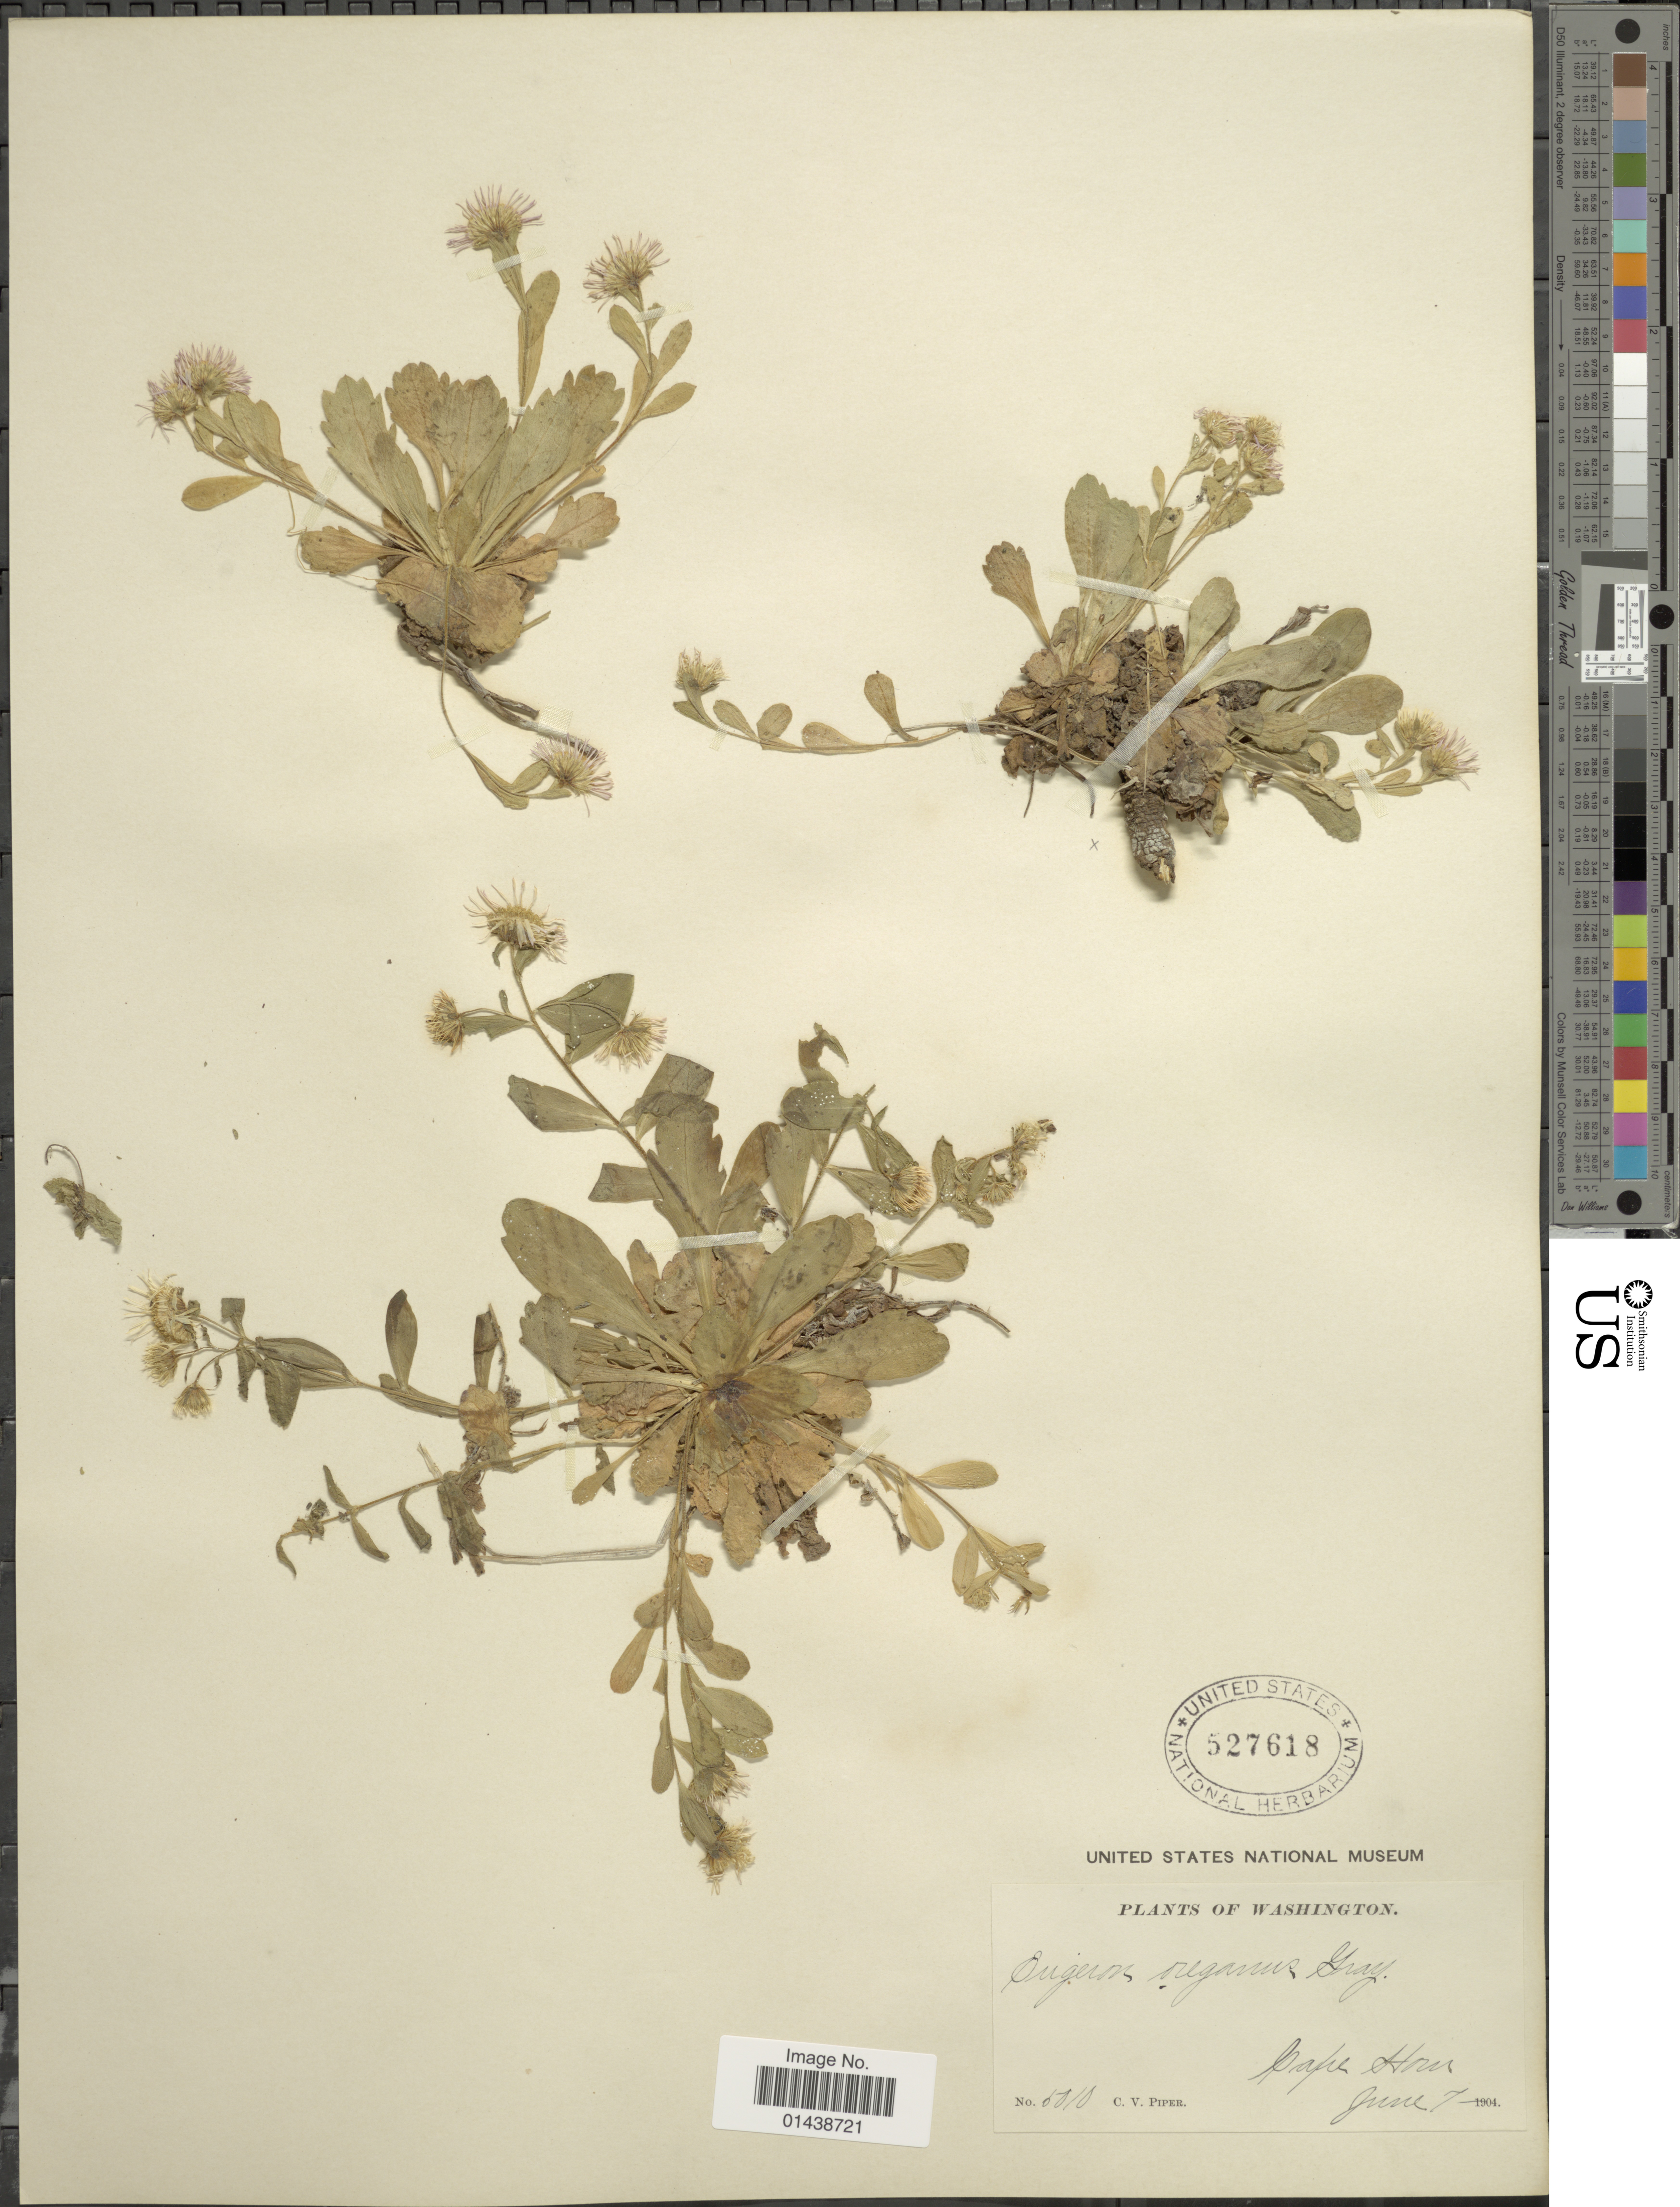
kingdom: Plantae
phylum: Tracheophyta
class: Magnoliopsida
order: Asterales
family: Asteraceae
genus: Erigeron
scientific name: Erigeron oreganus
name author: A. Gray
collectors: C. V. Piper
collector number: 5010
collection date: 1904-06-07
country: United States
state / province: Washington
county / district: Skamania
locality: Cape Horn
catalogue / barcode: US 527618